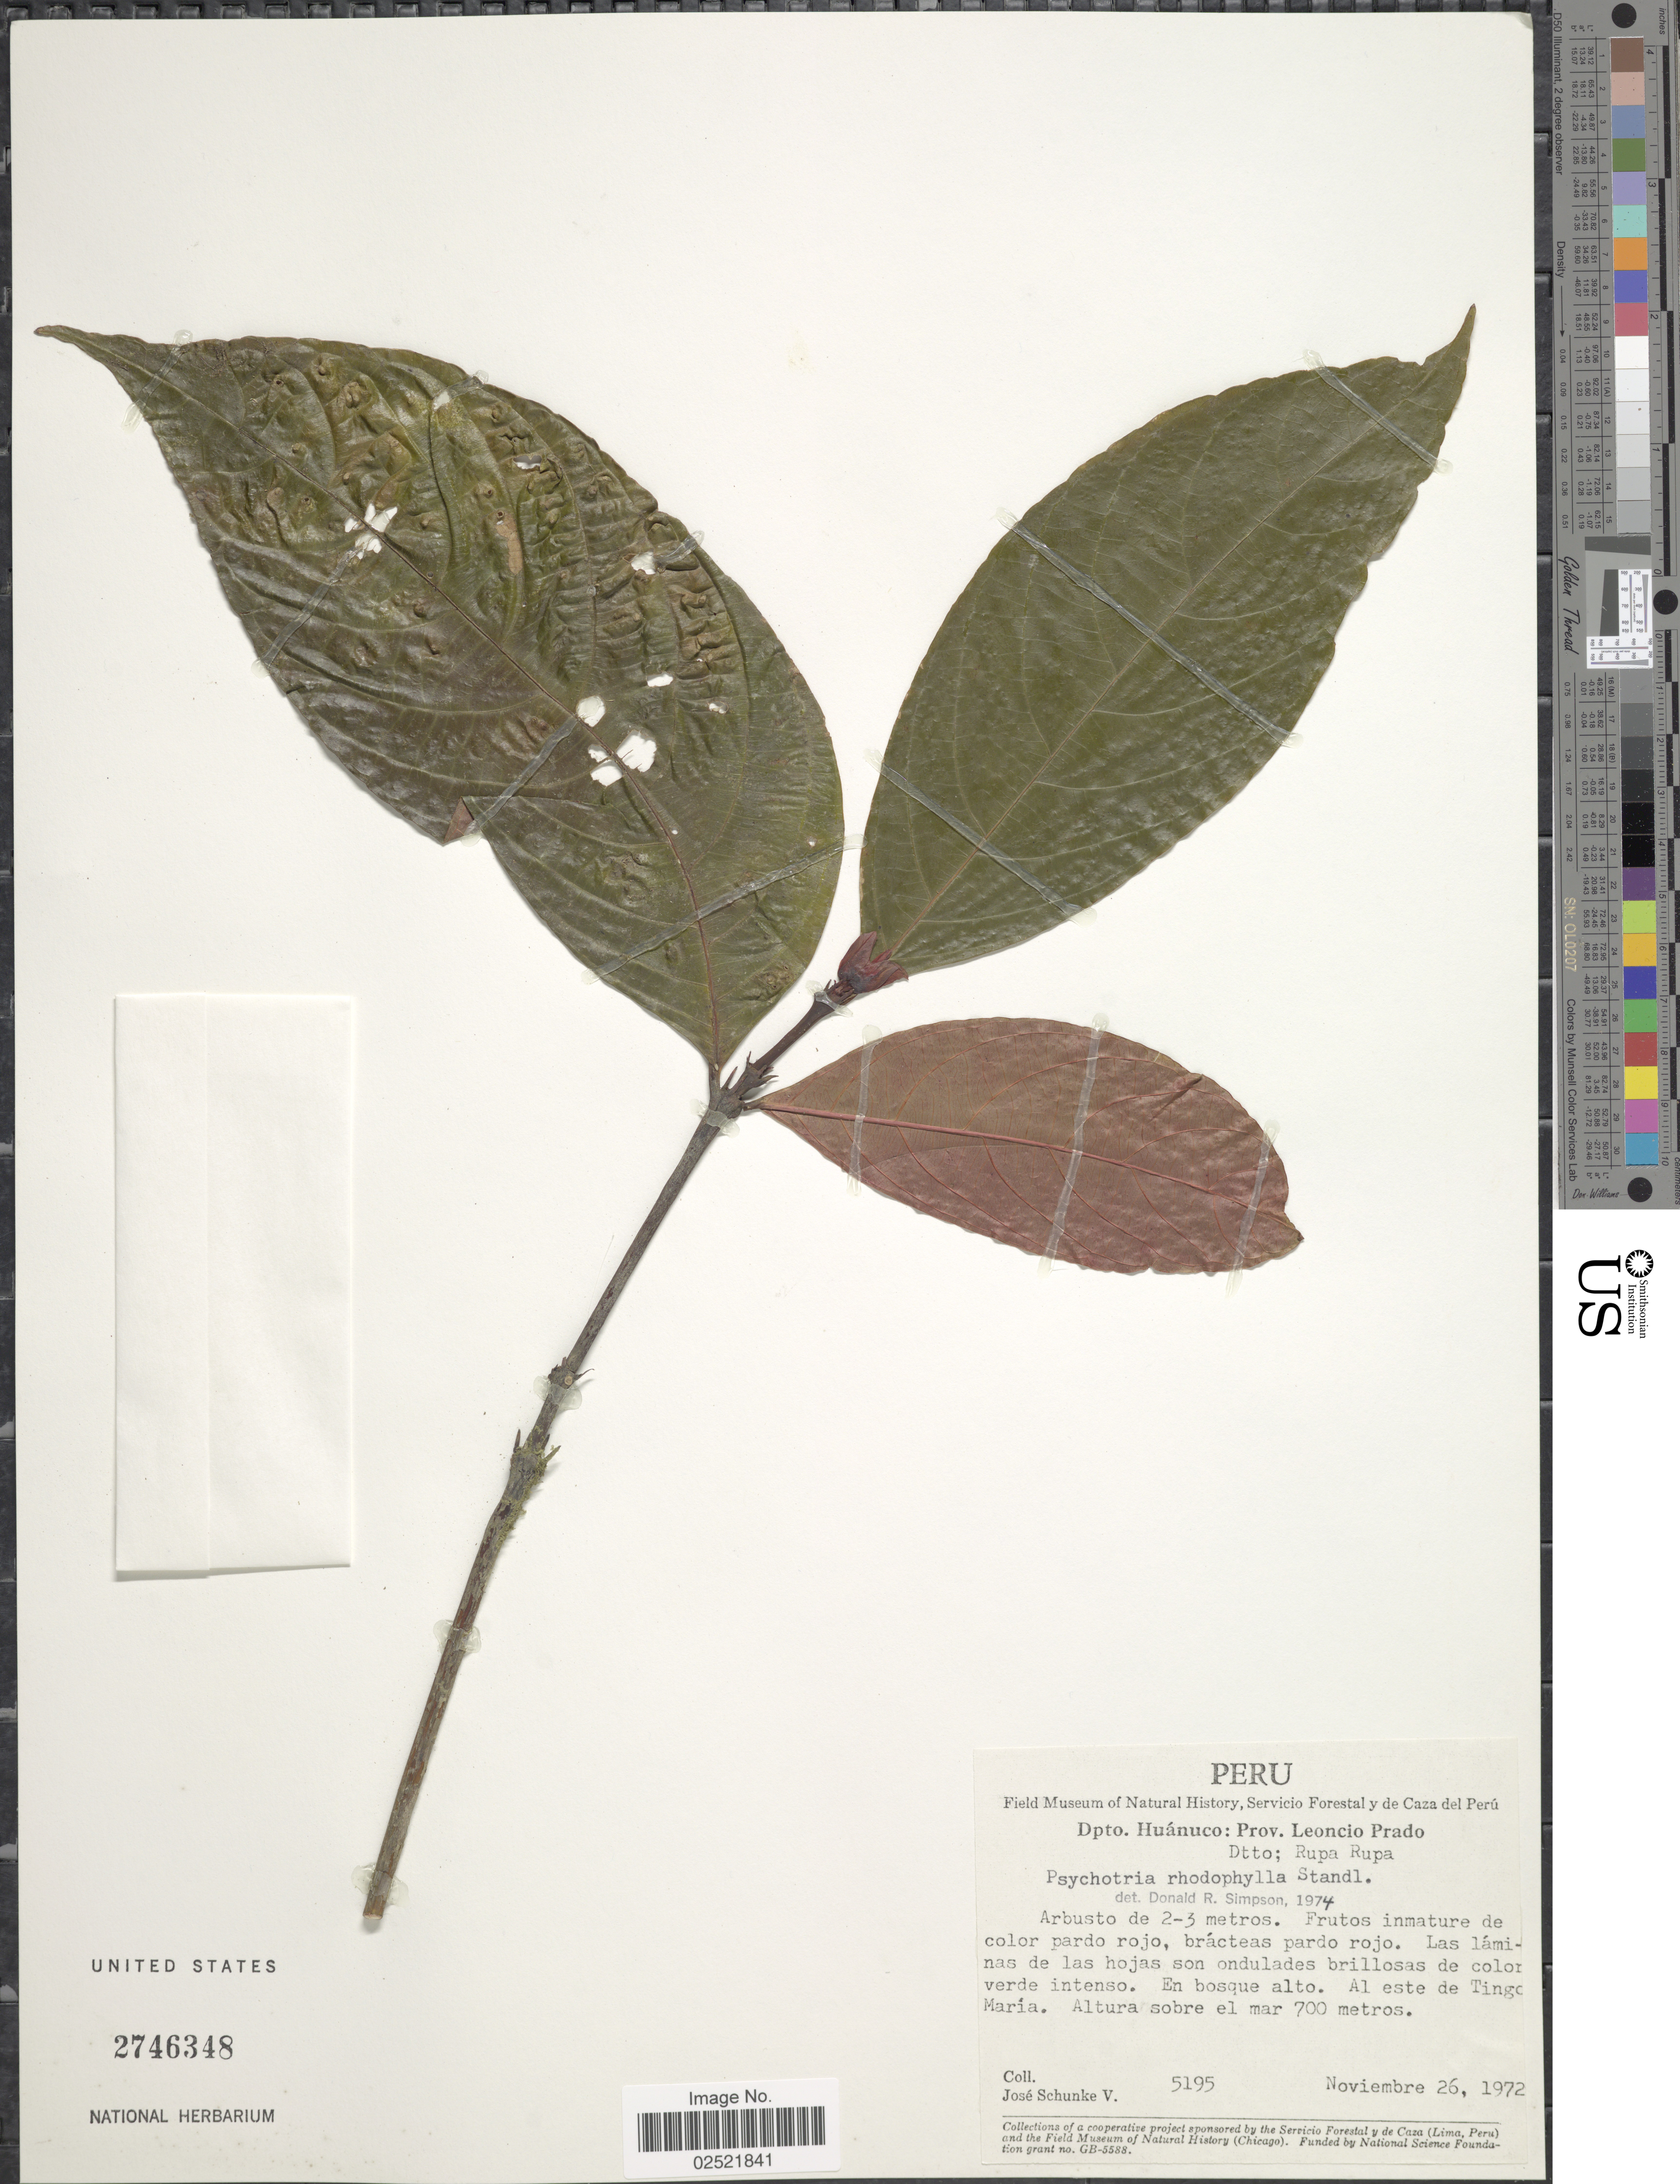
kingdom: Plantae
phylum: Tracheophyta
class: Magnoliopsida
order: Gentianales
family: Rubiaceae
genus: Psychotria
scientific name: Psychotria rhodophylla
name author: Standl.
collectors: J. Schunke Vigo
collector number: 5195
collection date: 1972-11-26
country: Peru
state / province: Huánuco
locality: Prov. Leoncio Prado, Dtto. Rupa Rupa, al este de Tingo Maria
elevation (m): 700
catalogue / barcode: US 2746348